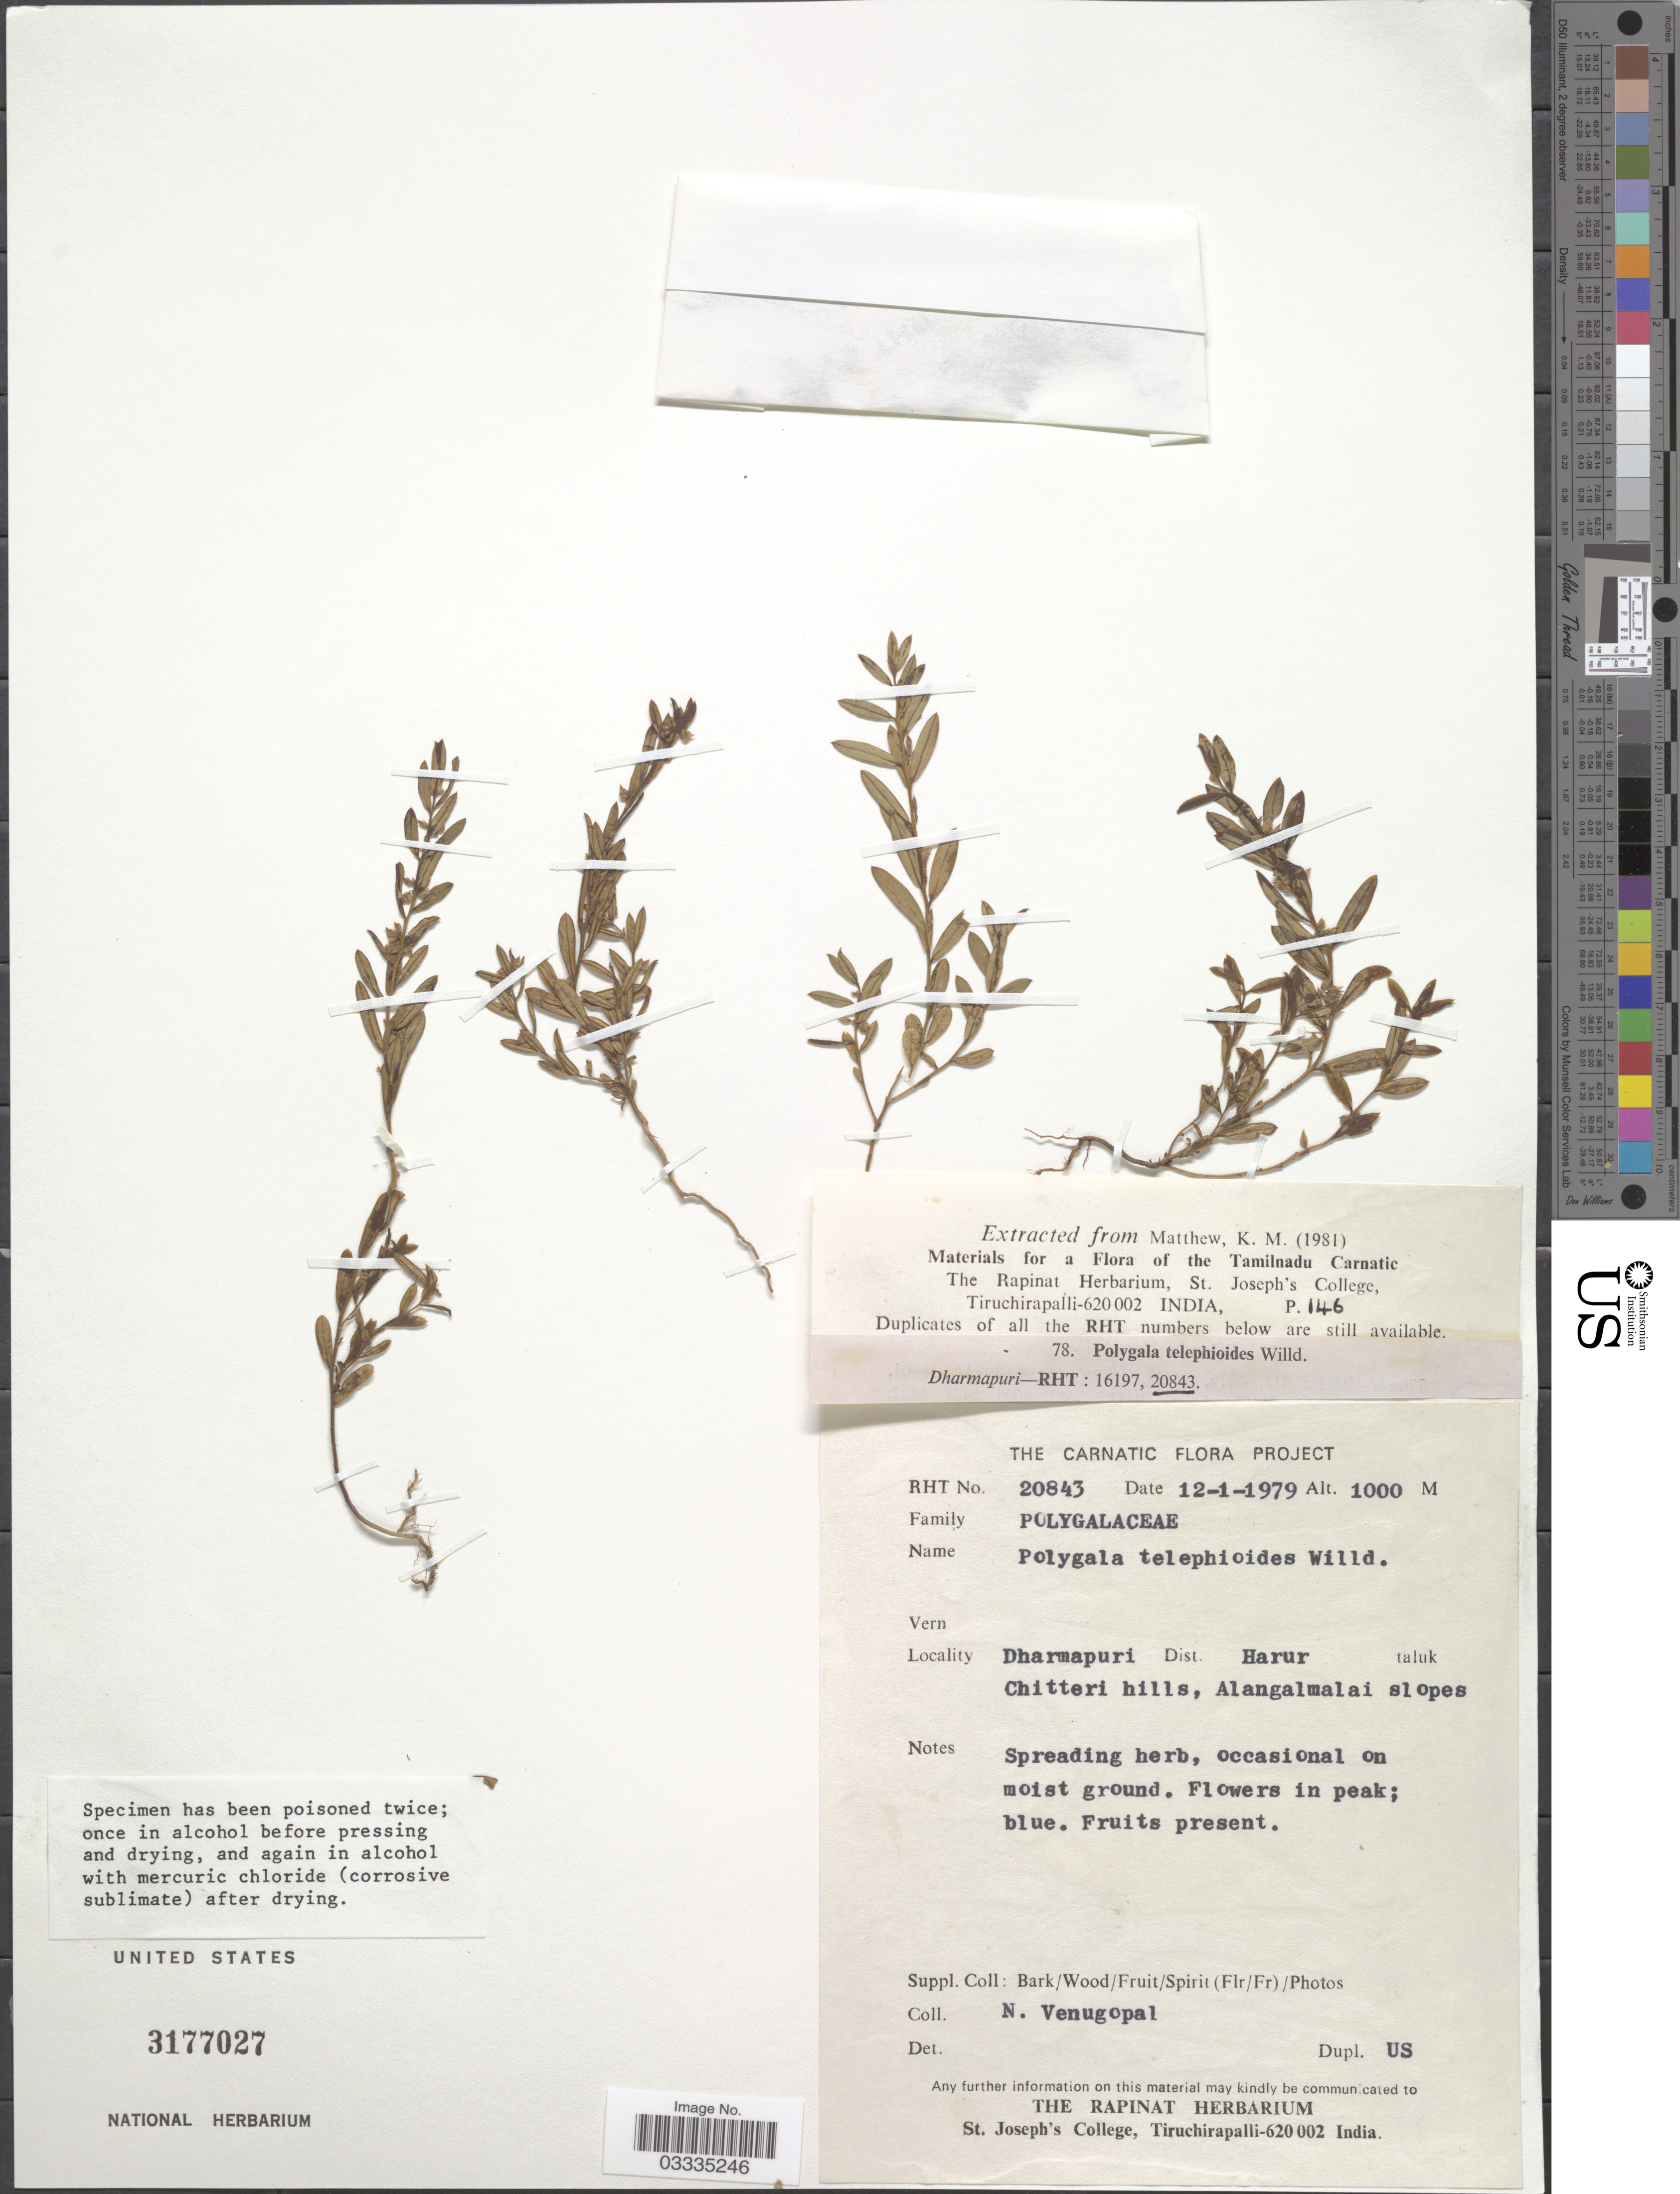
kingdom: Plantae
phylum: Tracheophyta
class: Magnoliopsida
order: Fabales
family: Polygalaceae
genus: Polygala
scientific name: Polygala telephioides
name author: Willd.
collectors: N. Venugopal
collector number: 20843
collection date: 1979-01-12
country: India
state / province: Tamil Nadu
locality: Dharmapuri Dist Harur taluk Chitteri hills, Alangalmalai slopes.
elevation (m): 1000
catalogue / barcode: US 3177027